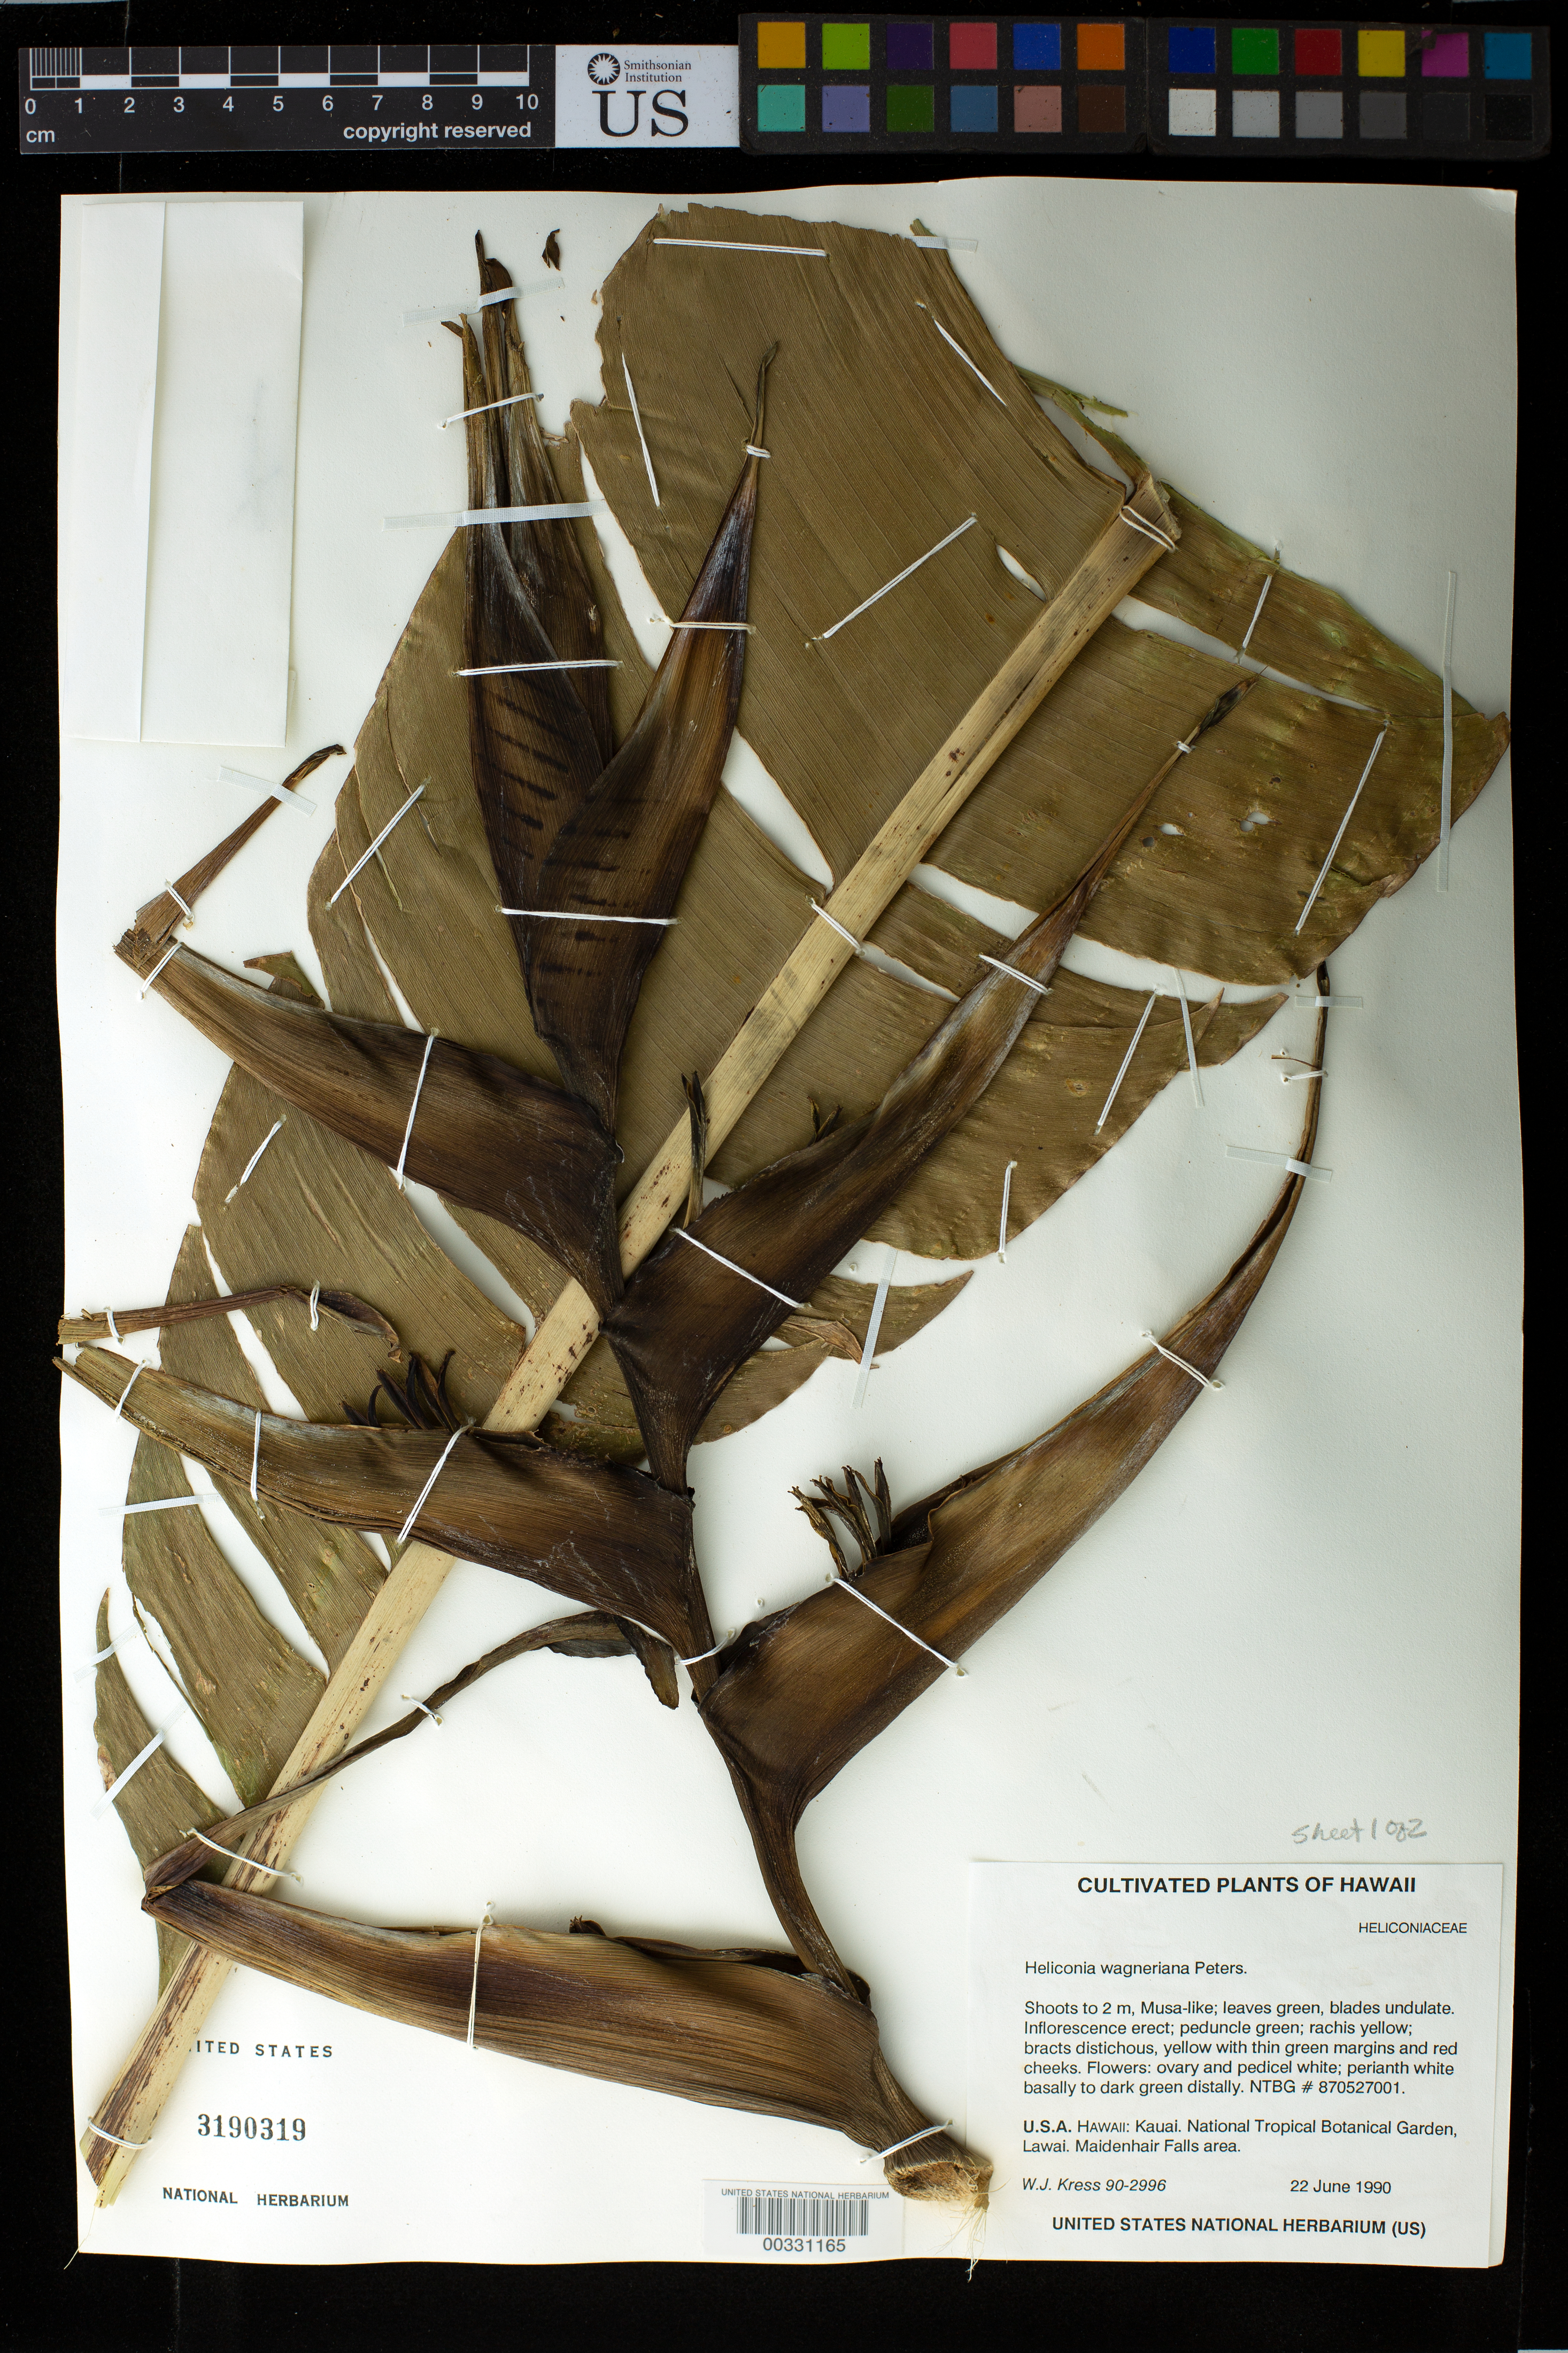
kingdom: Plantae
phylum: Tracheophyta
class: Liliopsida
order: Zingiberales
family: Heliconiaceae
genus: Heliconia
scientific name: Heliconia wagneriana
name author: Petersen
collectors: W. J. Kress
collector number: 90-2996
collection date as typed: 22 Jun 1990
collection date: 1990-06-22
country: United States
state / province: Florida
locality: Southern Florida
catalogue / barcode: US 3190319